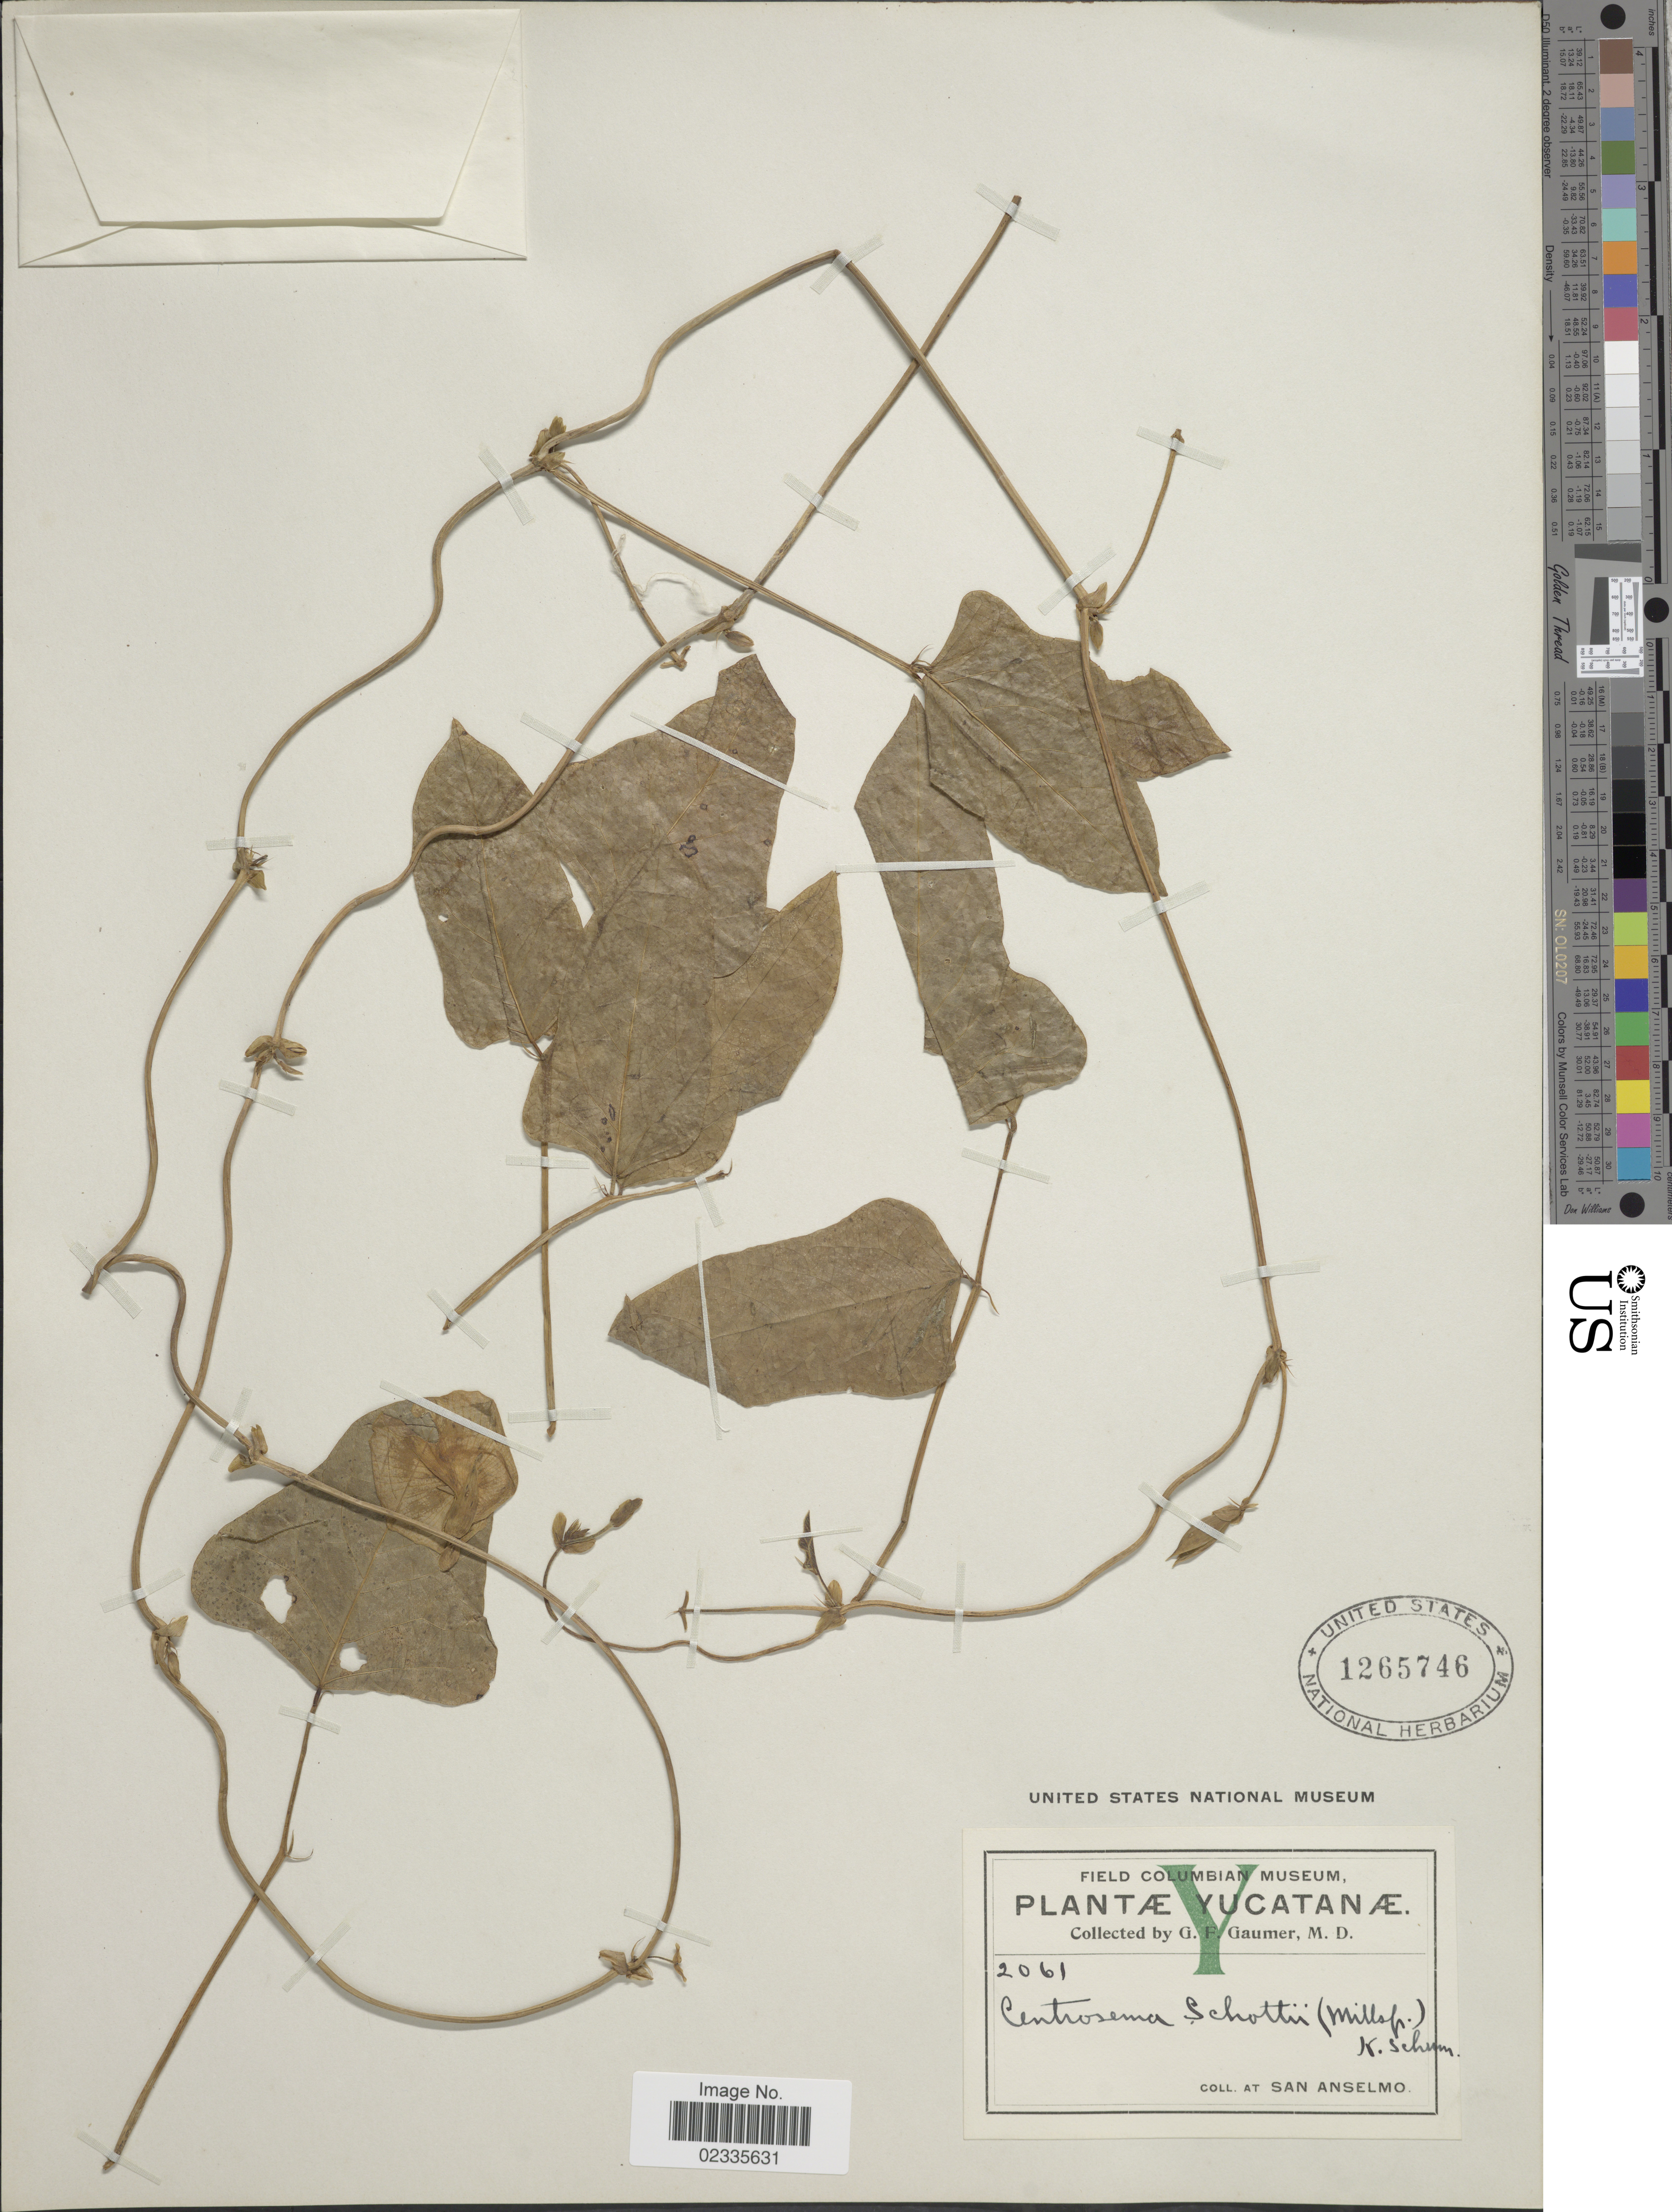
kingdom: Plantae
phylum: Tracheophyta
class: Magnoliopsida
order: Fabales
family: Fabaceae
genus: Centrosema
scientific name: Centrosema schottii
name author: (Millsp.) K. Schum.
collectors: G. F. Gaumer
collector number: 2061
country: Mexico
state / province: Yucatán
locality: At San Anselmo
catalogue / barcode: US 1265746